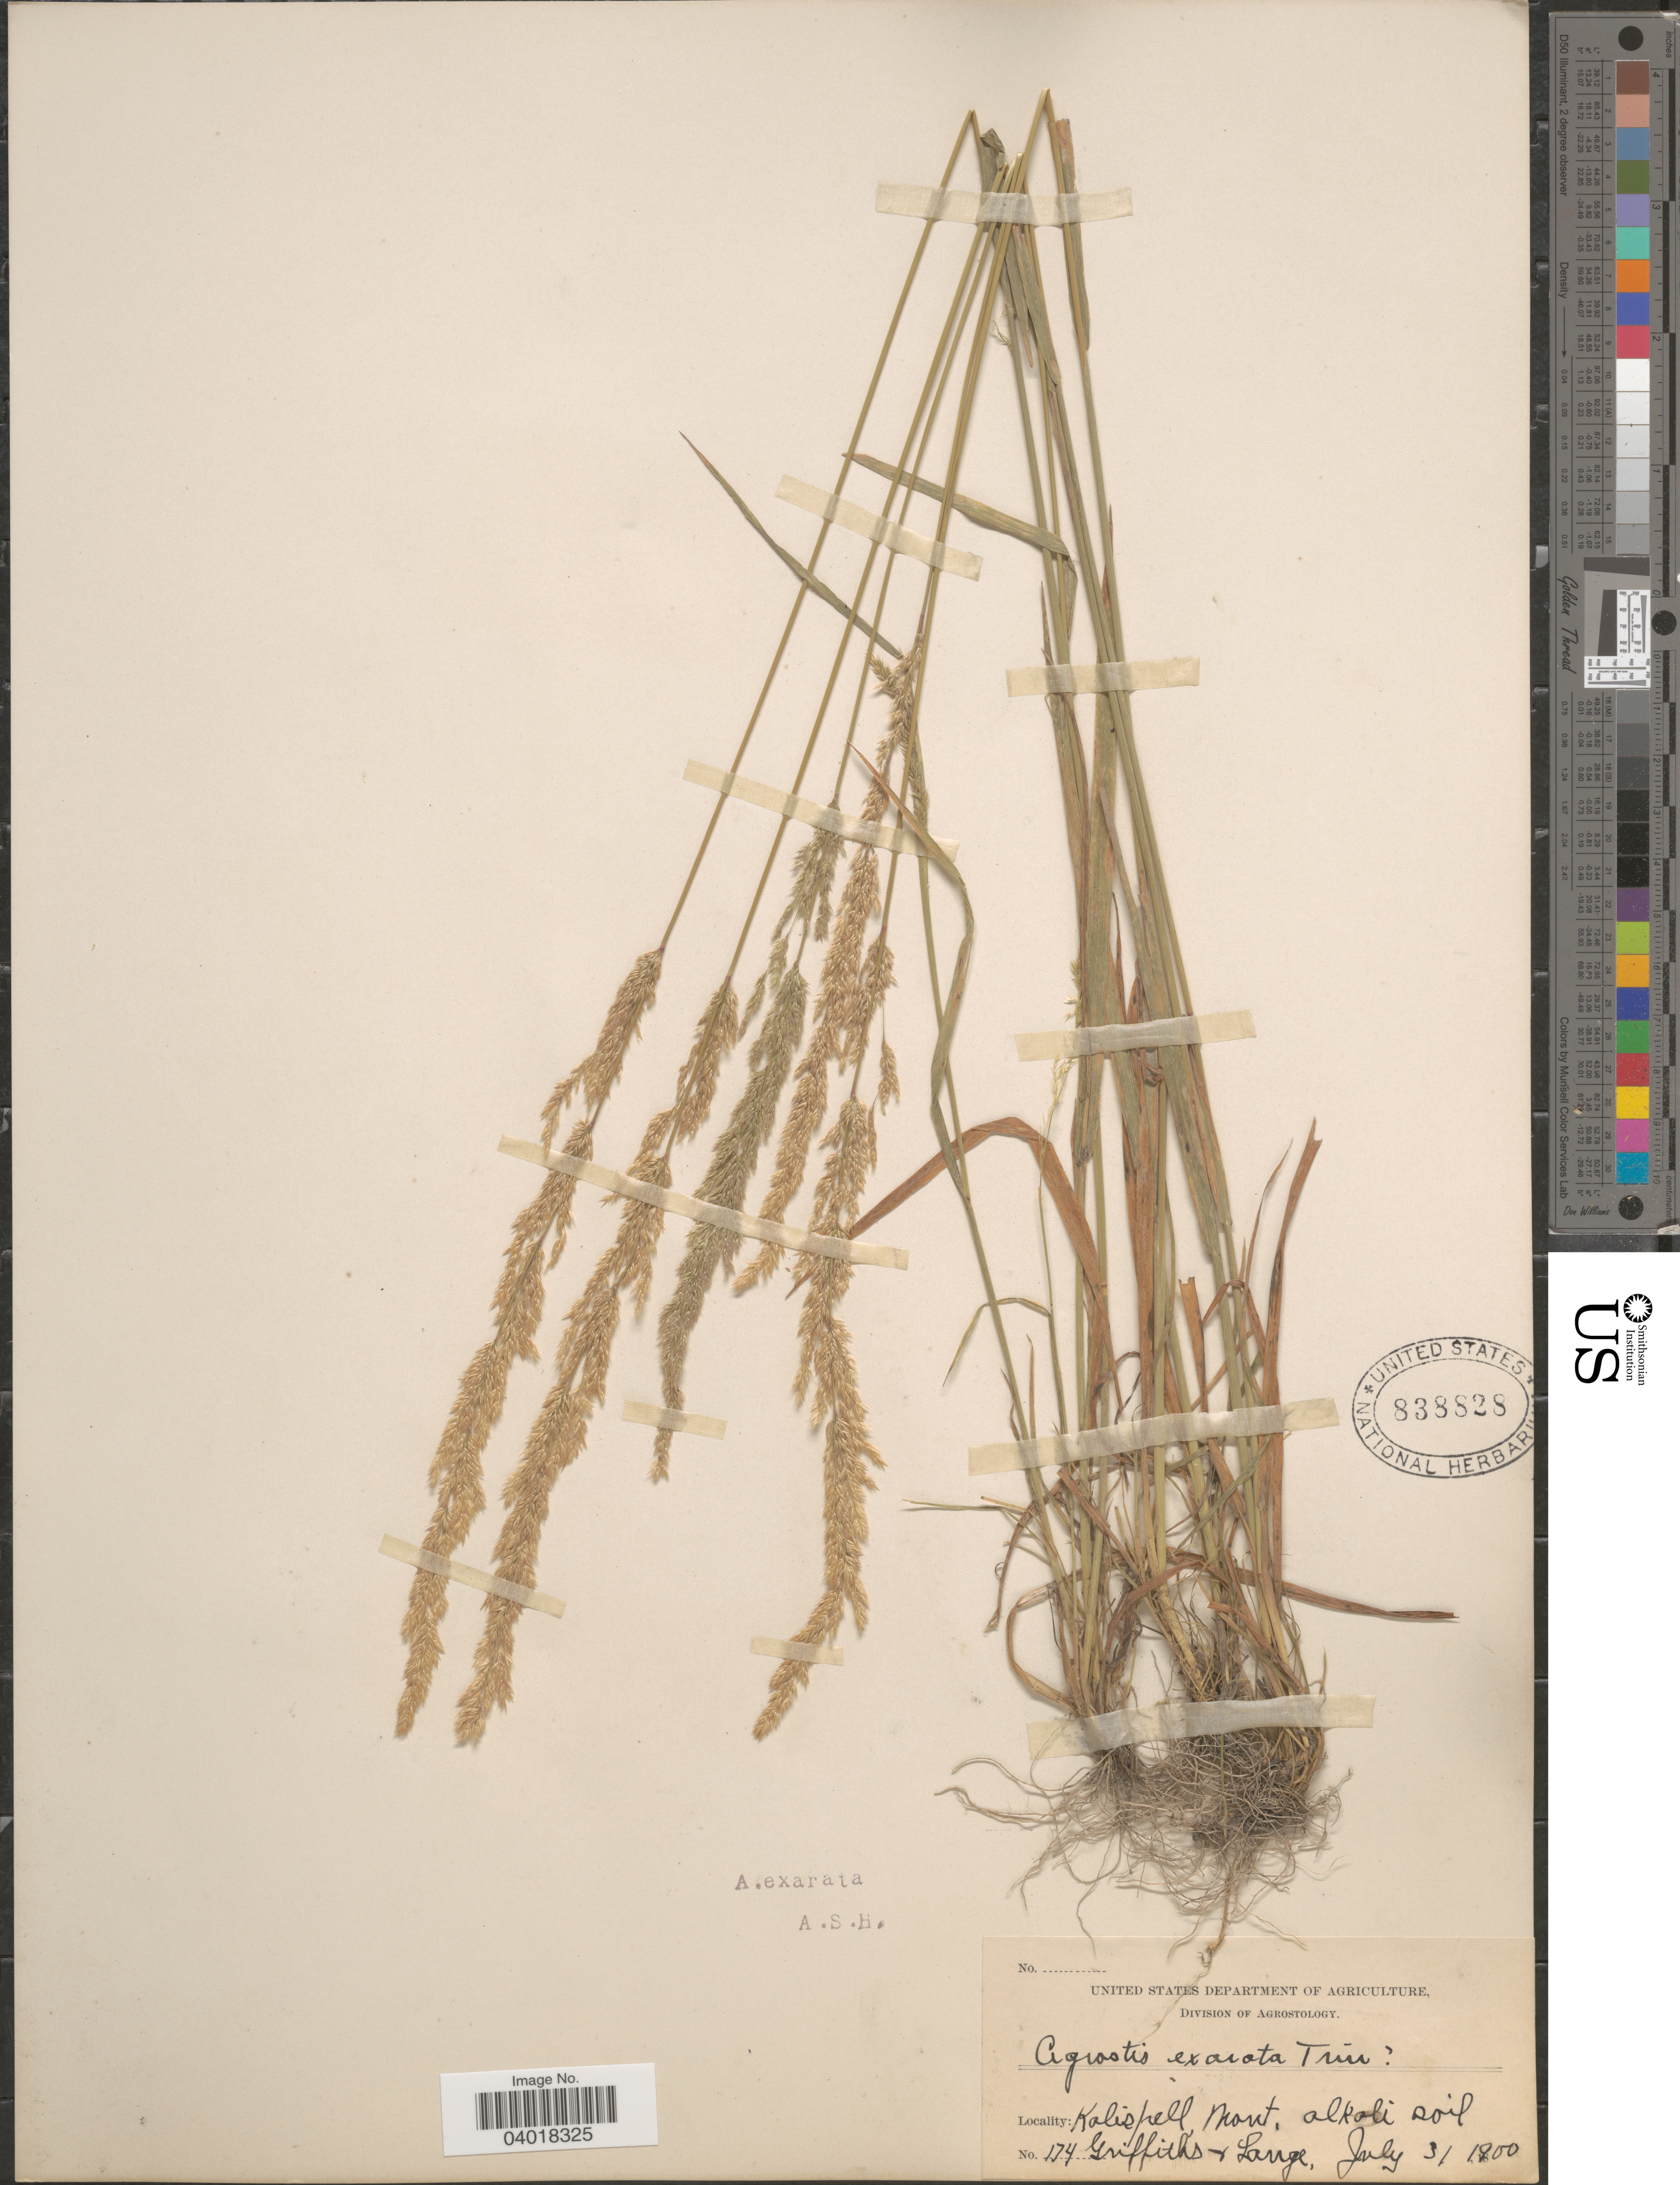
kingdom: Plantae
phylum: Tracheophyta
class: Liliopsida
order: Poales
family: Poaceae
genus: Agrostis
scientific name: Agrostis exarata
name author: Trin.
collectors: -- Griffiths & -- Lange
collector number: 174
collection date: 1900-07-31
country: United States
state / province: Montana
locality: Kalispell.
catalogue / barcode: US 838828